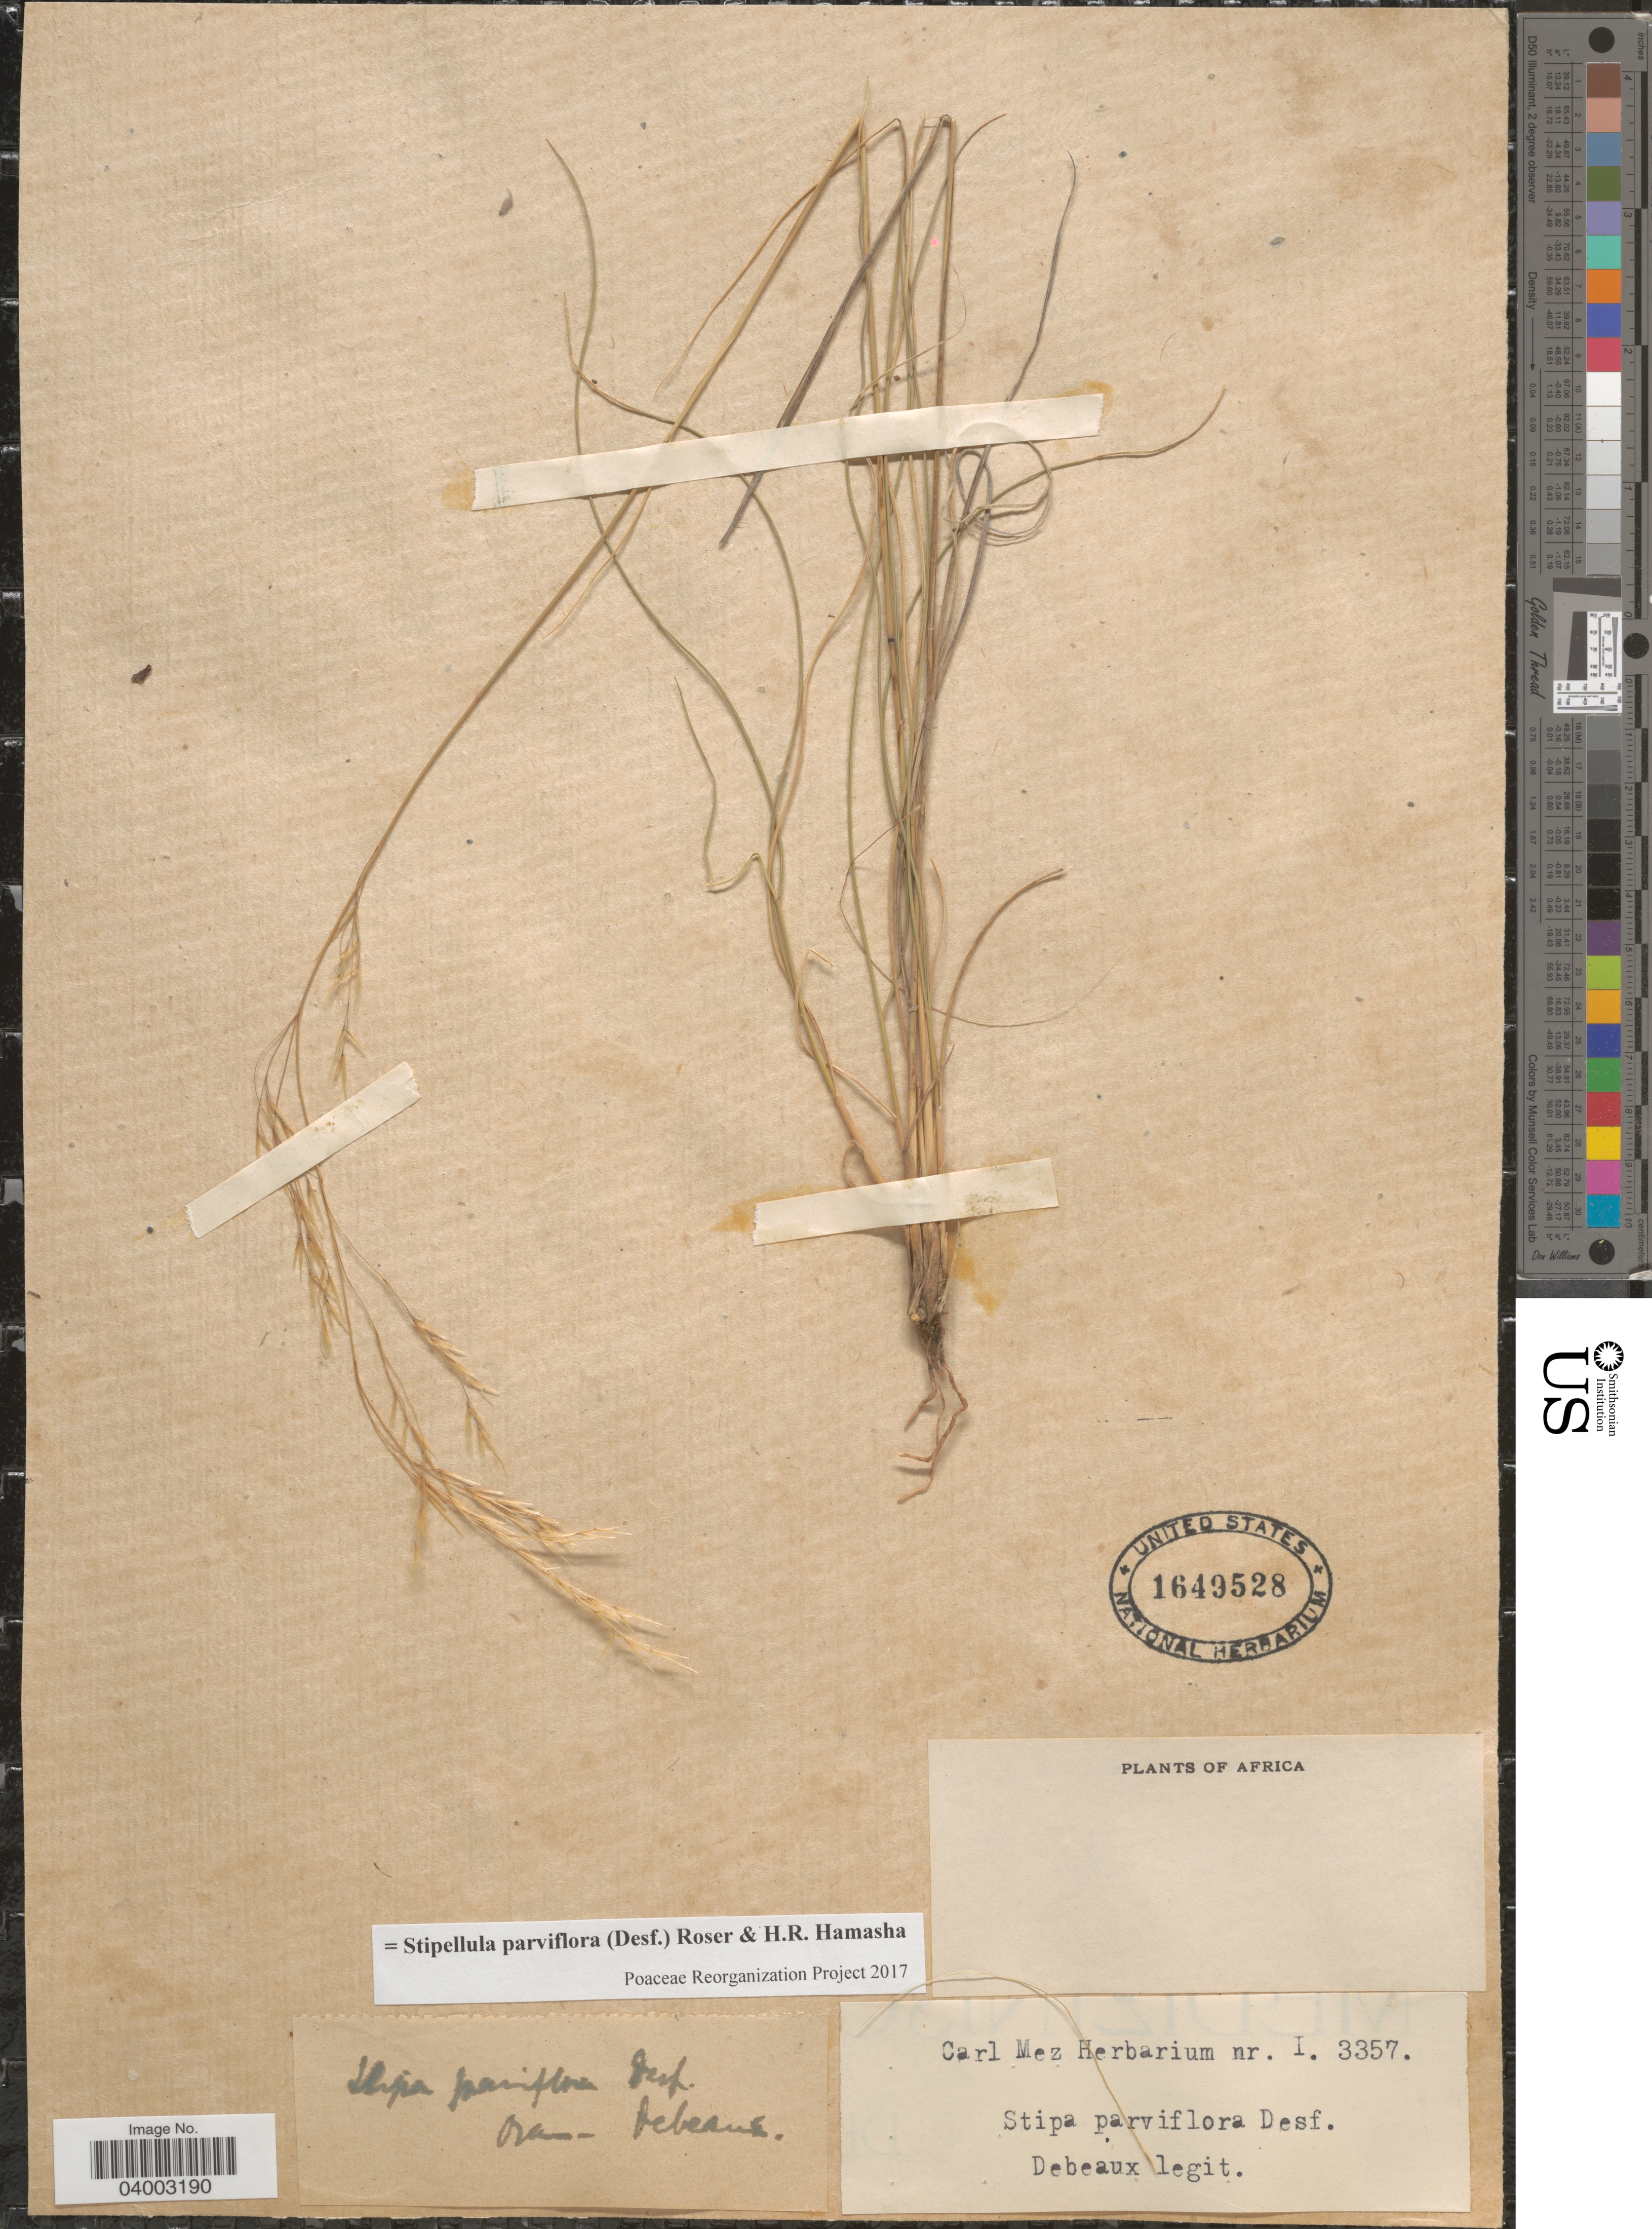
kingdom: Plantae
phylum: Tracheophyta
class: Liliopsida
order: Poales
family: Poaceae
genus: Stipellula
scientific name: Stipellula parviflora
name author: (Desf.) Röser & H. R. Hamasha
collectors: -. Debeaux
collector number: I.3357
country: Algeria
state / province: Oran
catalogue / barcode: US 1649528